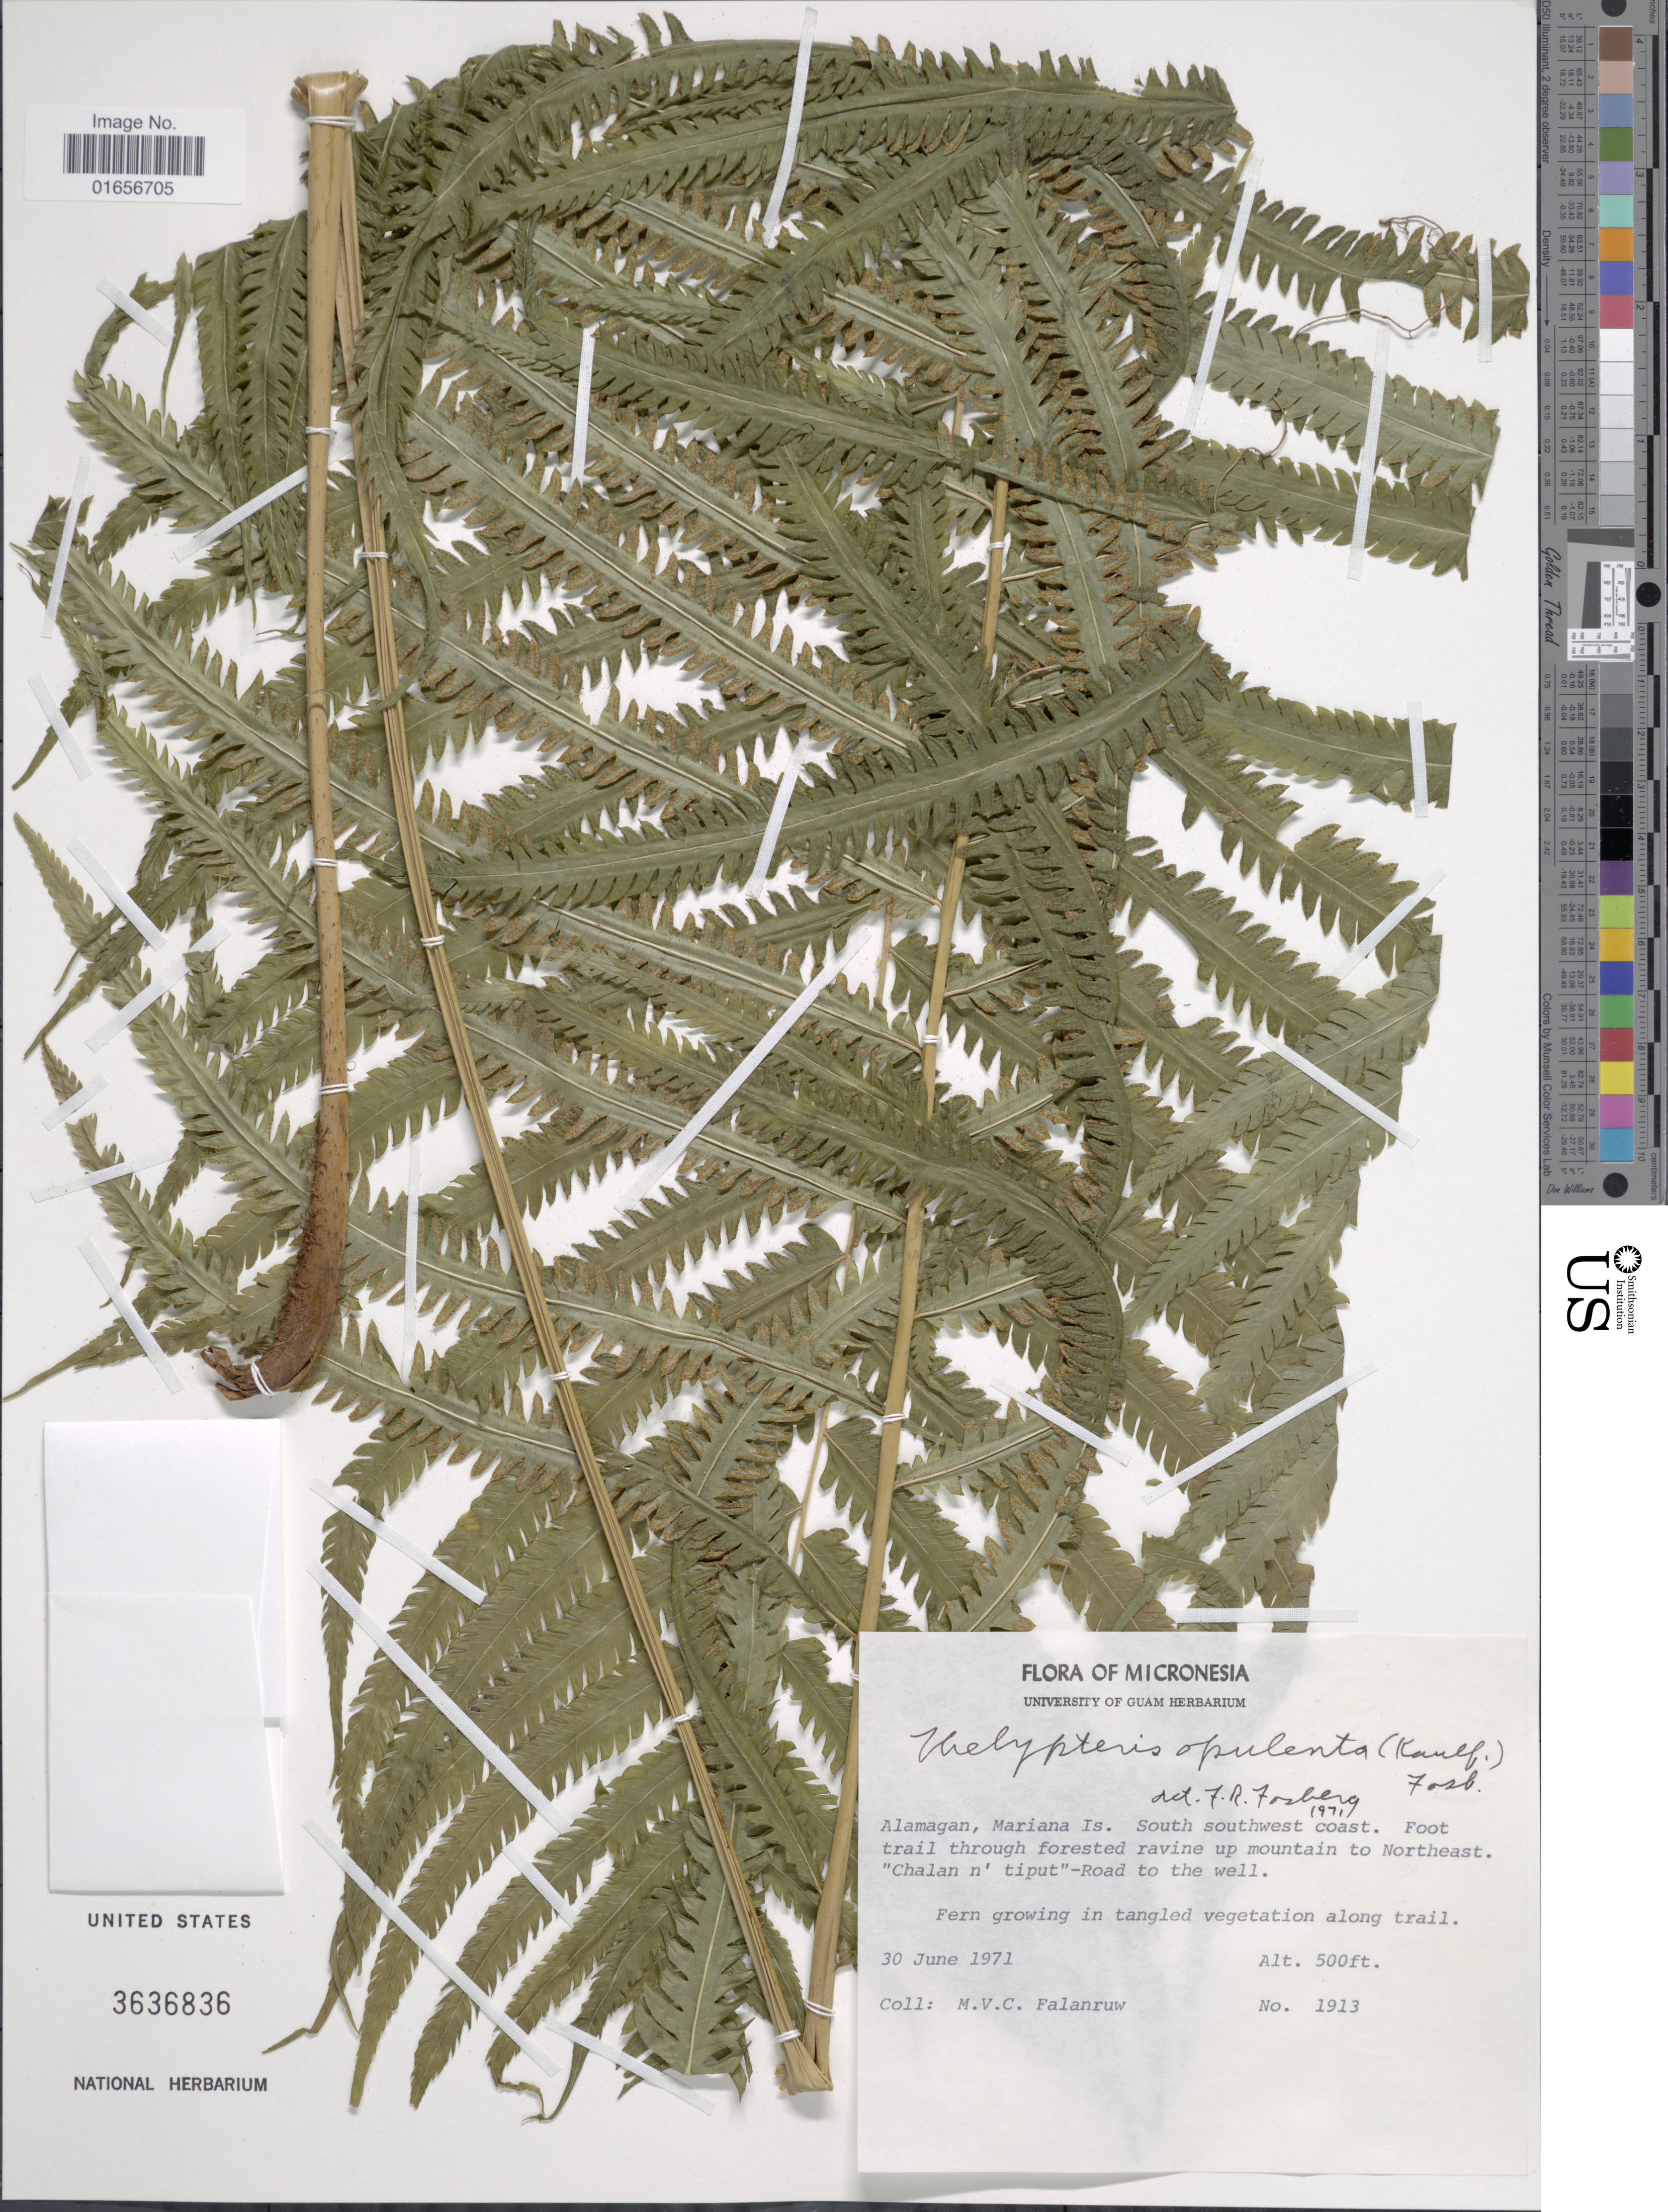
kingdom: Plantae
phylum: Tracheophyta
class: Polypodiopsida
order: Polypodiales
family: Thelypteridaceae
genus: Amphineuron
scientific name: Amphineuron opulentum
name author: (Kaulf.) Holttum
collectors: M. V. Falanruw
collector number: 1912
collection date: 1971-06-30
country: Northern Mariana Islands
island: Alamagan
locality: Alamagan, Mariana Is. South southwest coast. Foot trail through forested ravine up mountain to Northeast. "Chalan n'tiput" - road to the well.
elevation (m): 152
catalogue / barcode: US 3636836